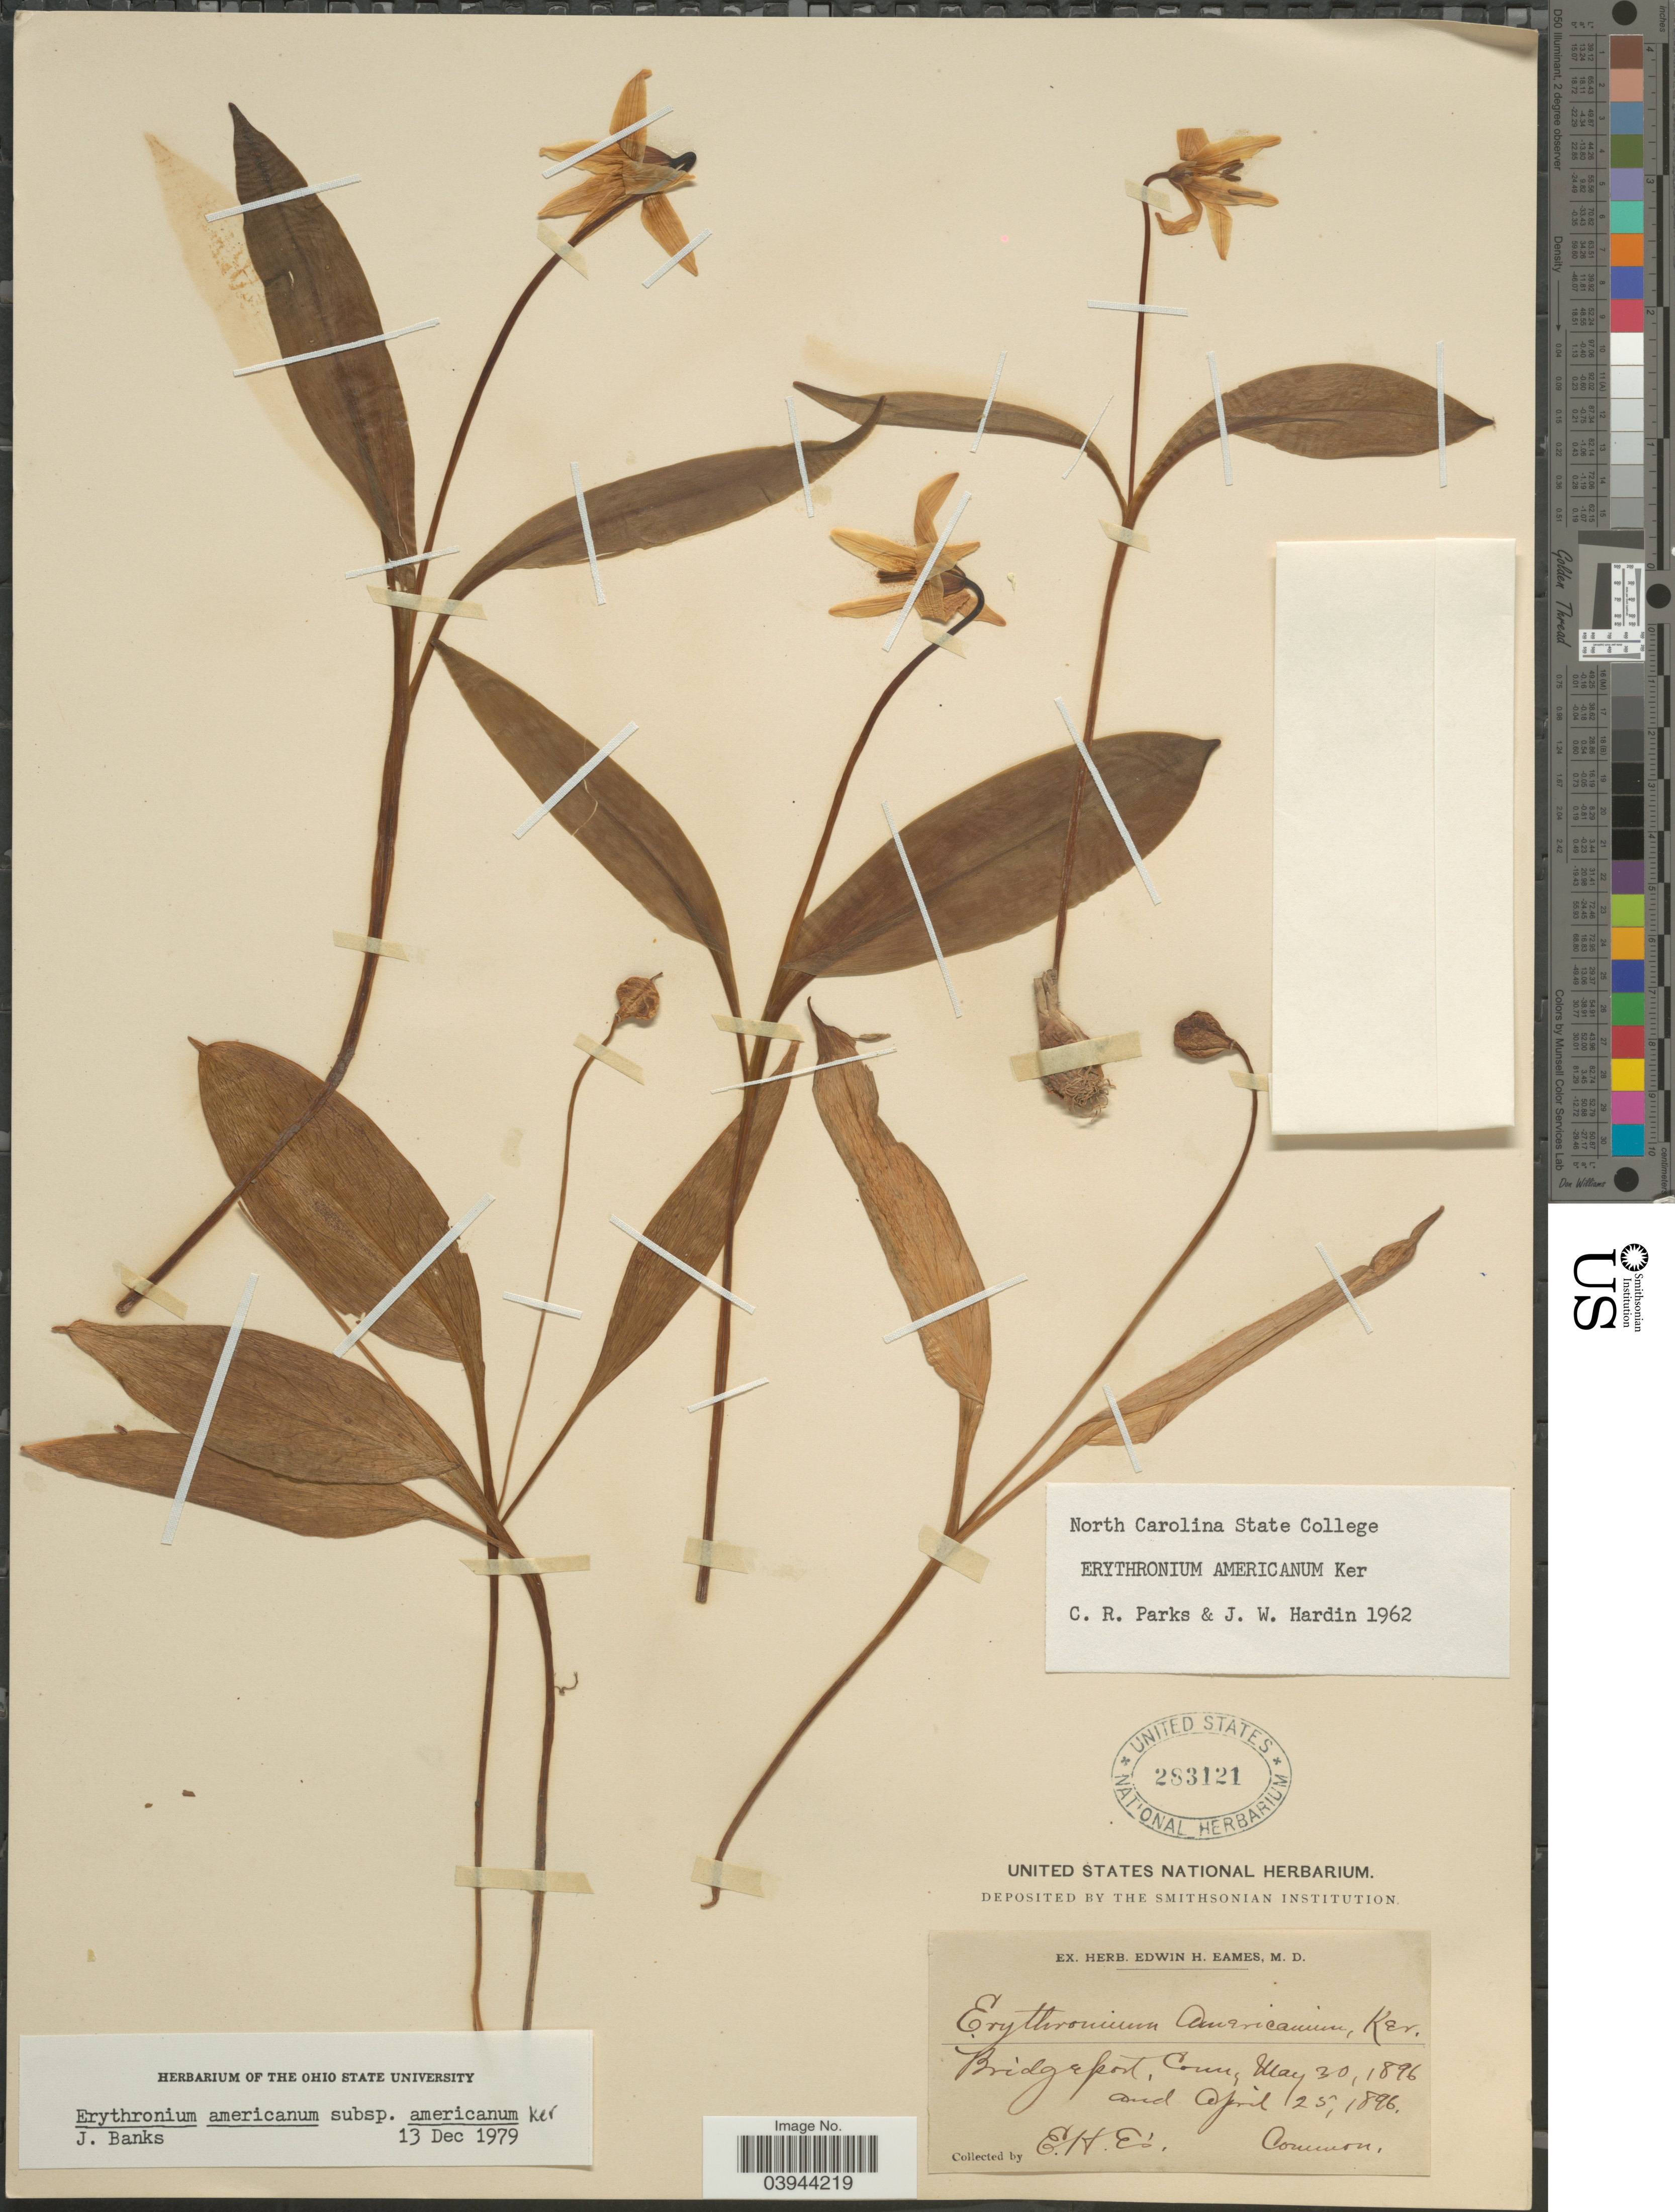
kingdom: Plantae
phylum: Tracheophyta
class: Liliopsida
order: Liliales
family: Liliaceae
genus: Erythronium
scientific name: Erythronium americanum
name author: Ker Gawl.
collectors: E. H. Eames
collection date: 1896-04-25/1896-05-30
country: United States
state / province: Connecticut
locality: Bridgeport.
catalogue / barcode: US 283121